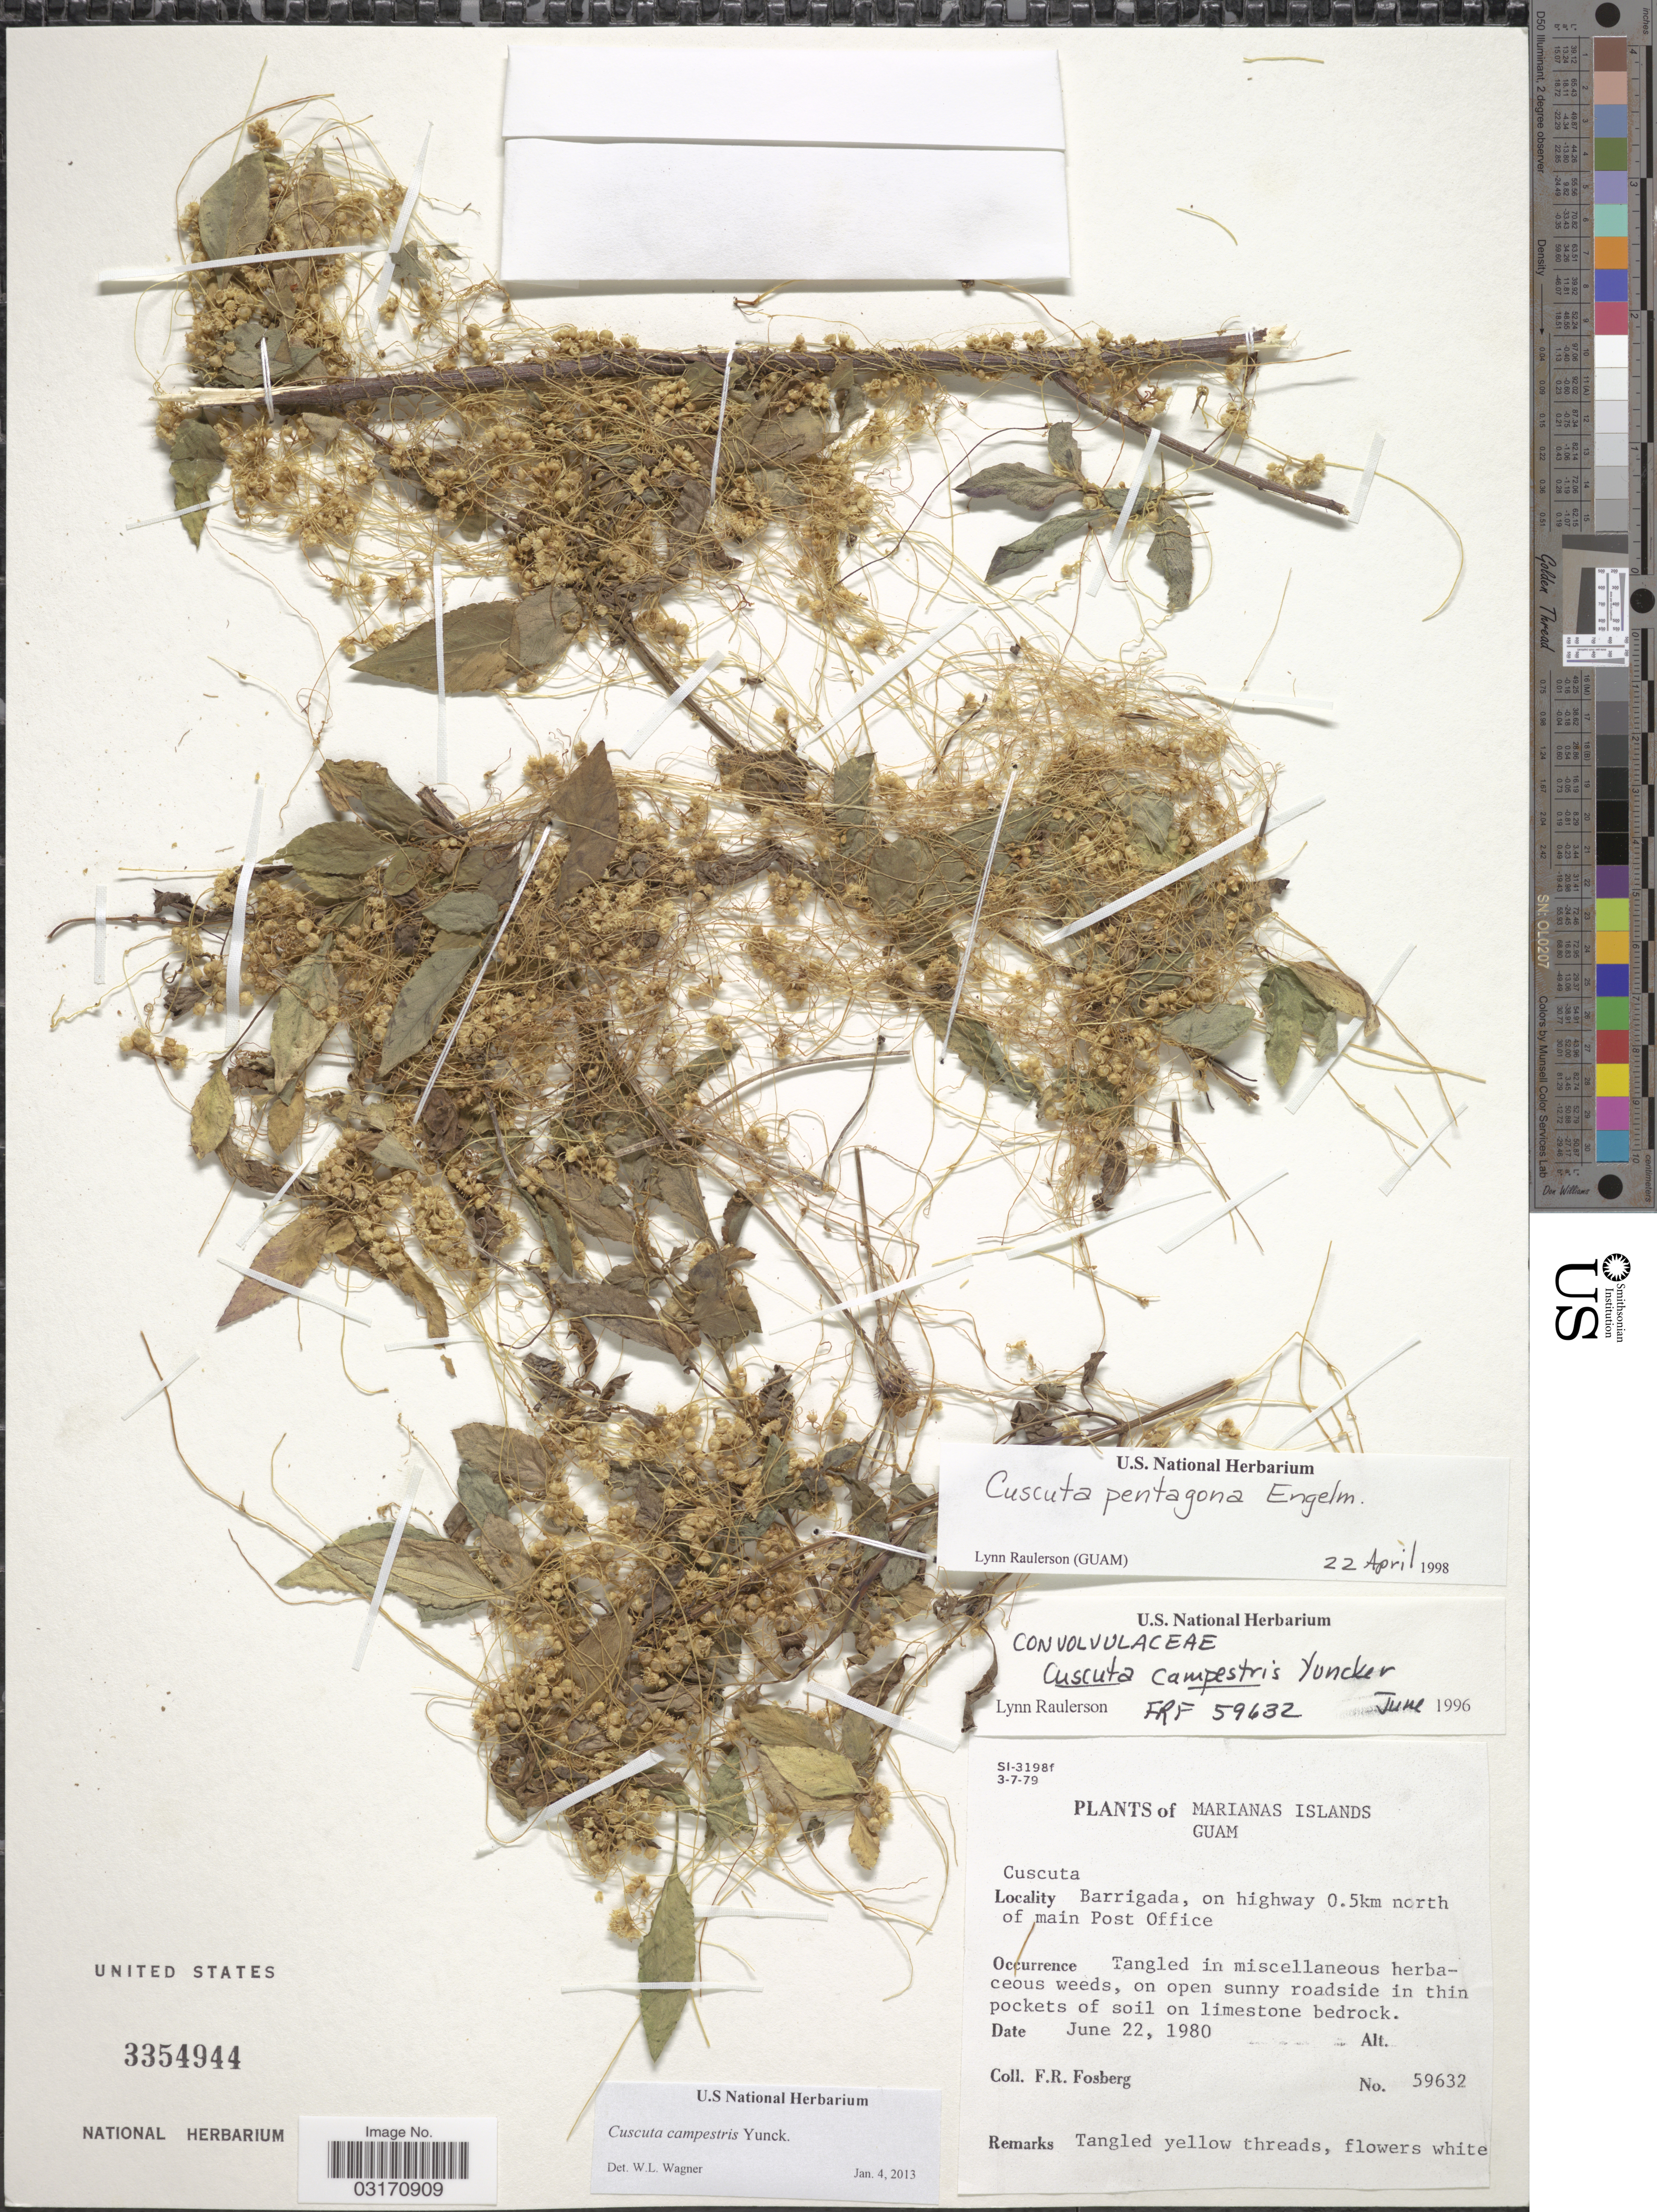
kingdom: Plantae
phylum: Tracheophyta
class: Magnoliopsida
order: Solanales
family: Convolvulaceae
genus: Cuscuta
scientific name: Cuscuta pentagona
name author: Engelm.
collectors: F. R. Fosberg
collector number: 59632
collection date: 1980-06-22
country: Guam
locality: Marianas Islands. Barrigada, on highway 0.5km north of main Post Office.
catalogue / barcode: US 3354944